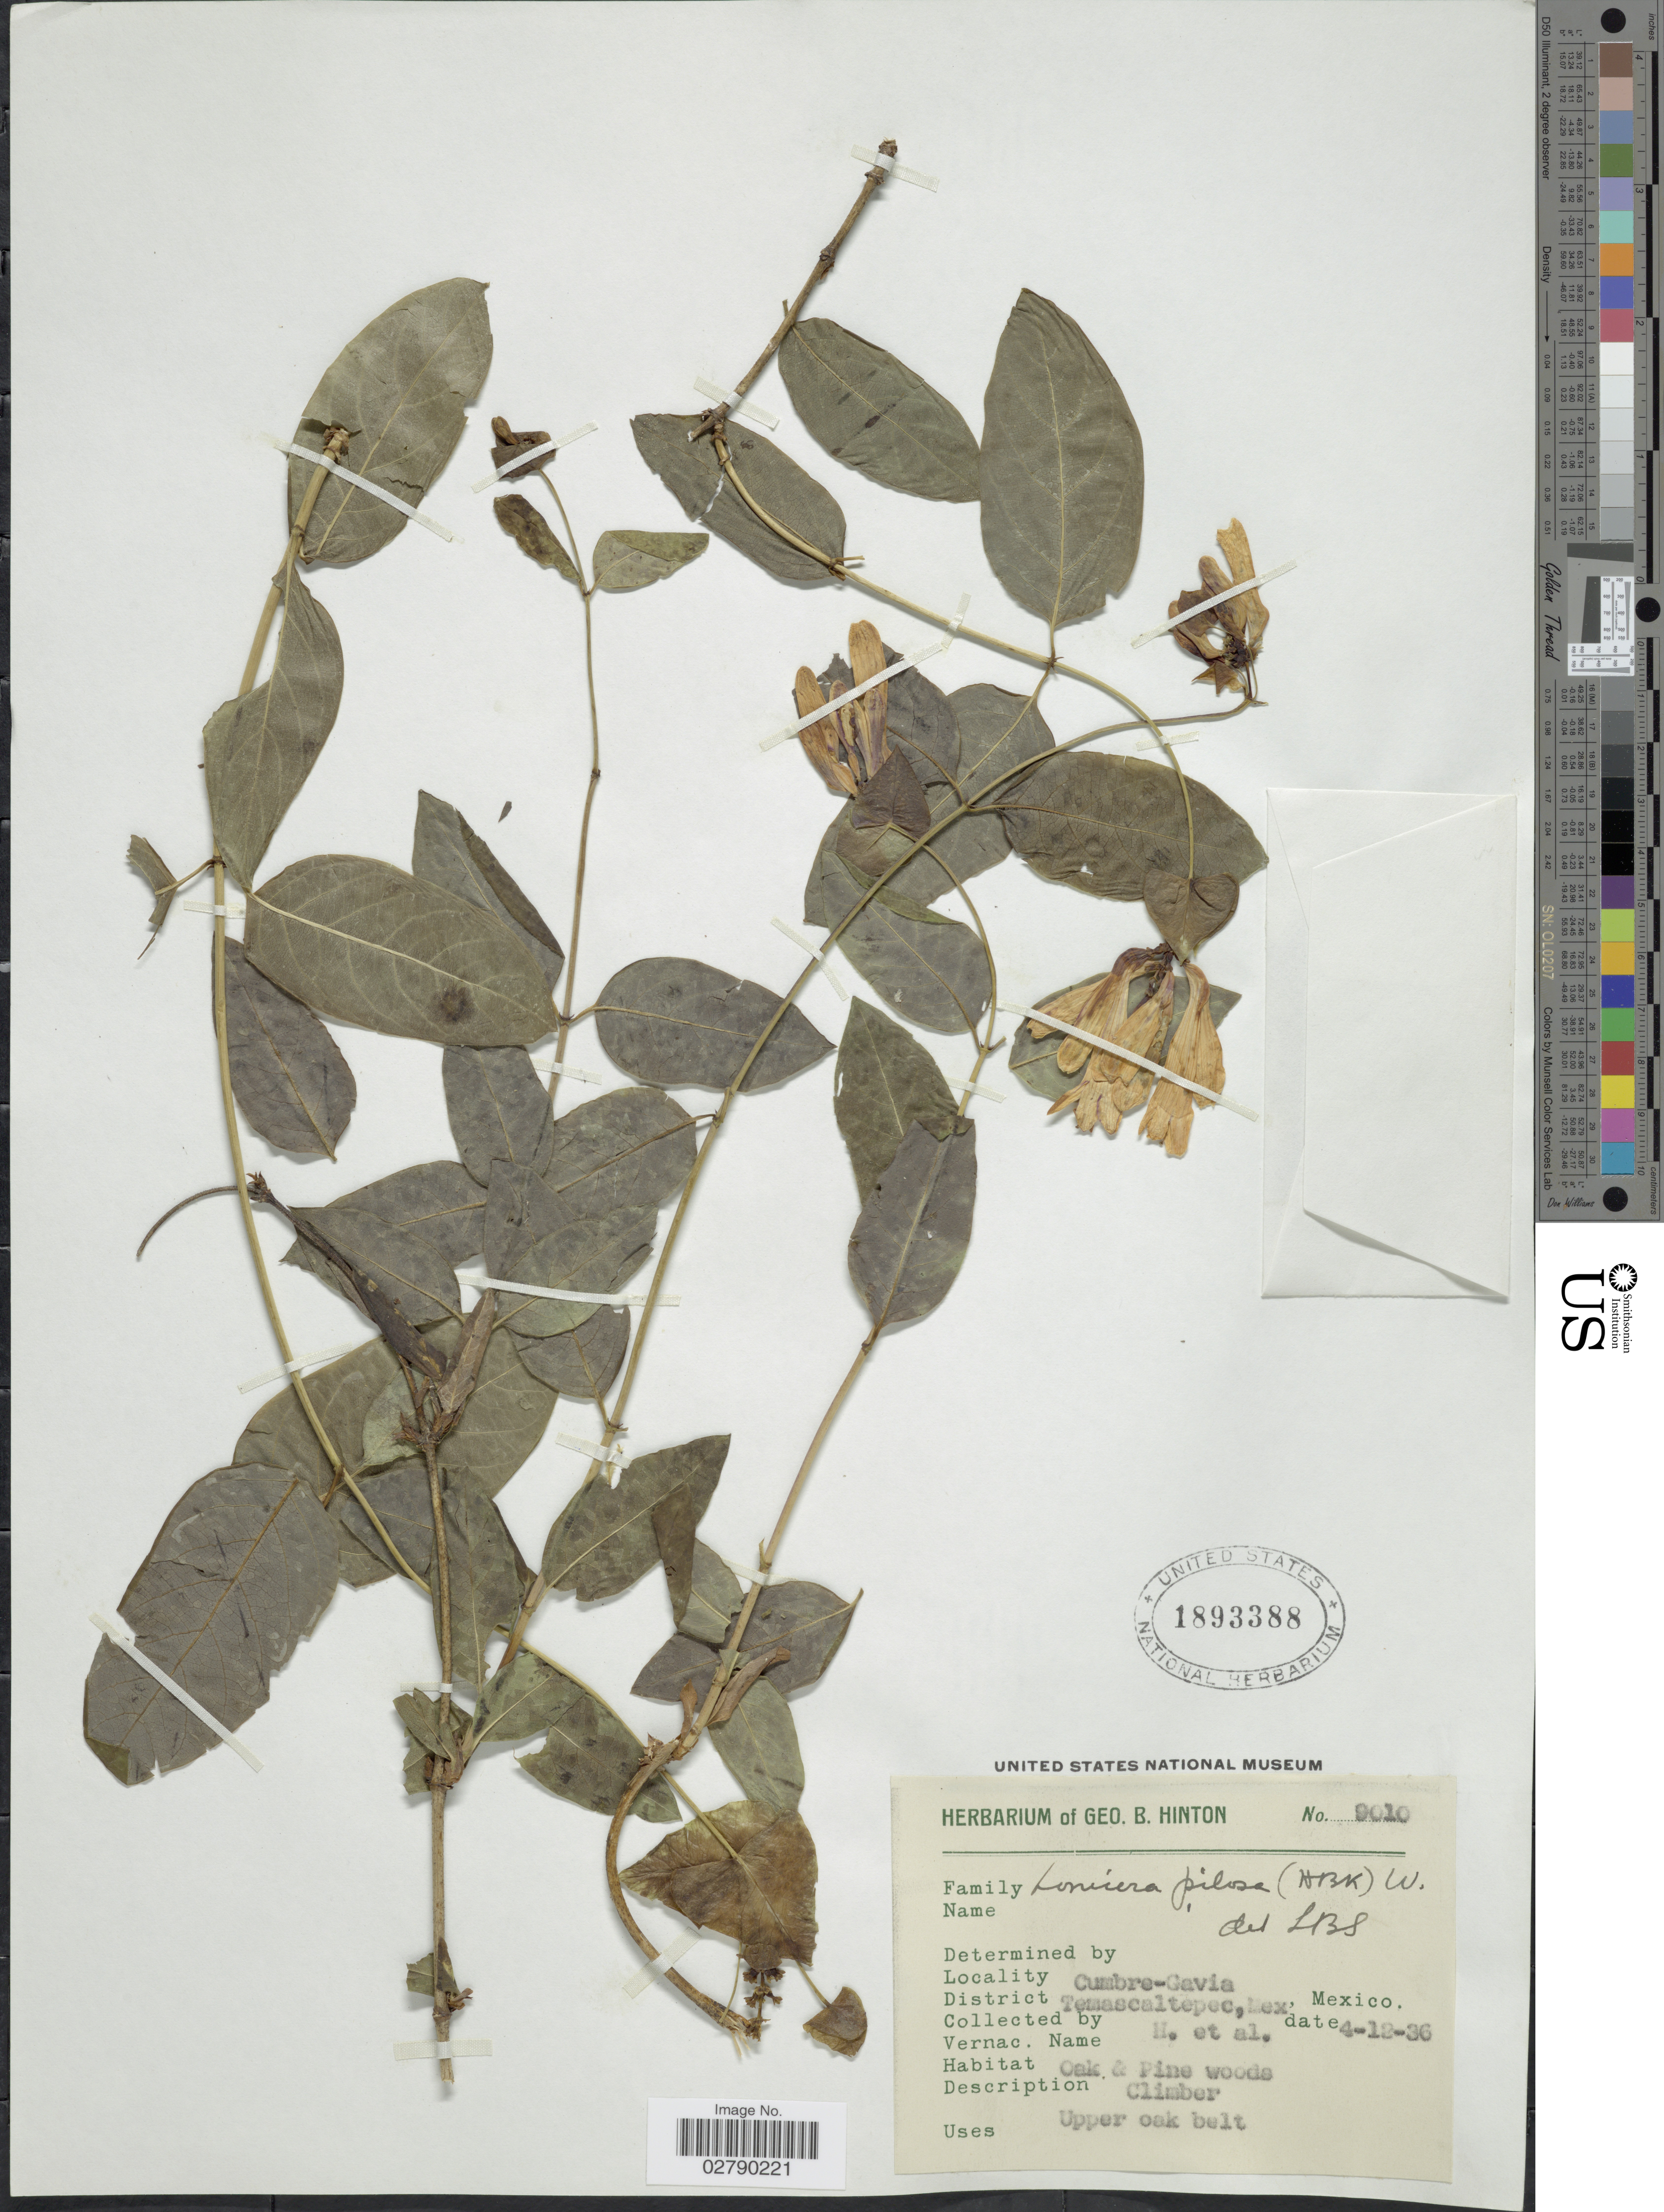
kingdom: Plantae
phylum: Tracheophyta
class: Magnoliopsida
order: Dipsacales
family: Caprifoliaceae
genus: Lonicera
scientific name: Lonicera pilosa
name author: Willd. ex Kunth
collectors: G. B. Hinton & et al.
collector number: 9010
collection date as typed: Transcribed d/m/y: 12/4/36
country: Mexico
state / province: México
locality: Cumbre-Gavia. District Temascaltepec.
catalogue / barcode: US 1893388